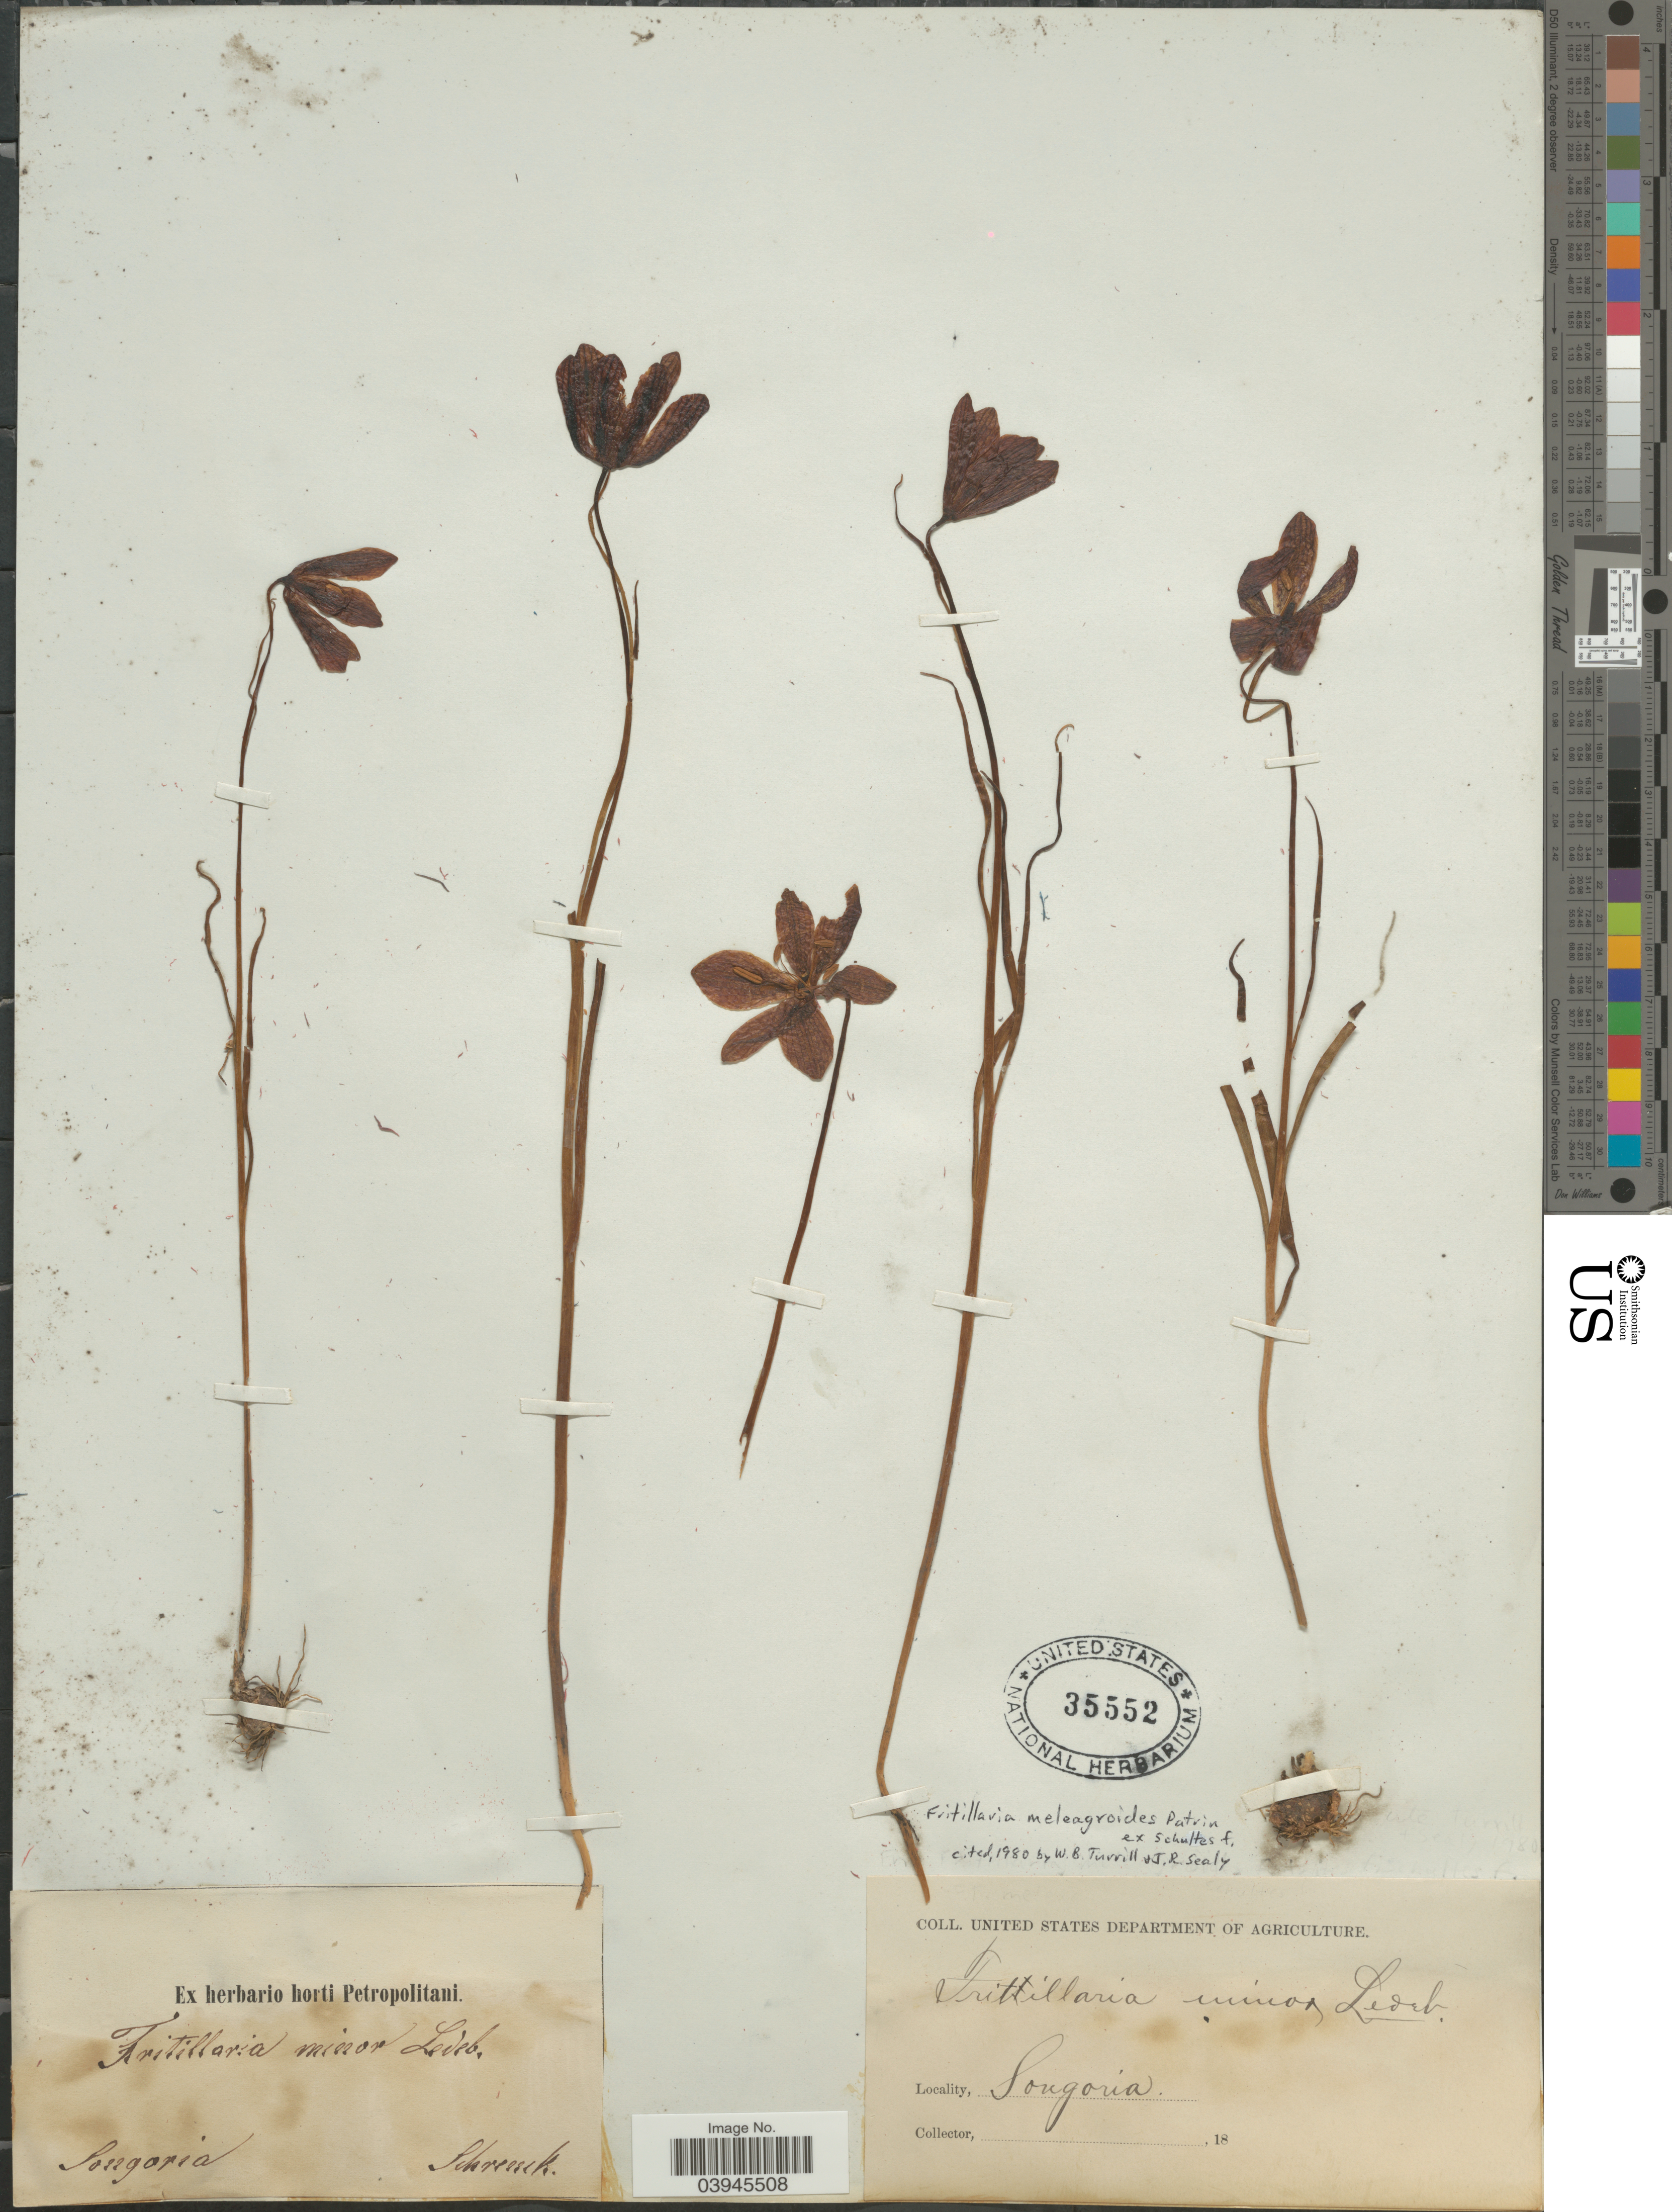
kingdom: Plantae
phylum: Tracheophyta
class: Liliopsida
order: Liliales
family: Liliaceae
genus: Fritillaria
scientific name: Fritillaria meleagroides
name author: Patrin ex Schult. & Schult. f.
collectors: A.G. Schrenk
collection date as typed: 18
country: China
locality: Songoria.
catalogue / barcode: US 35552